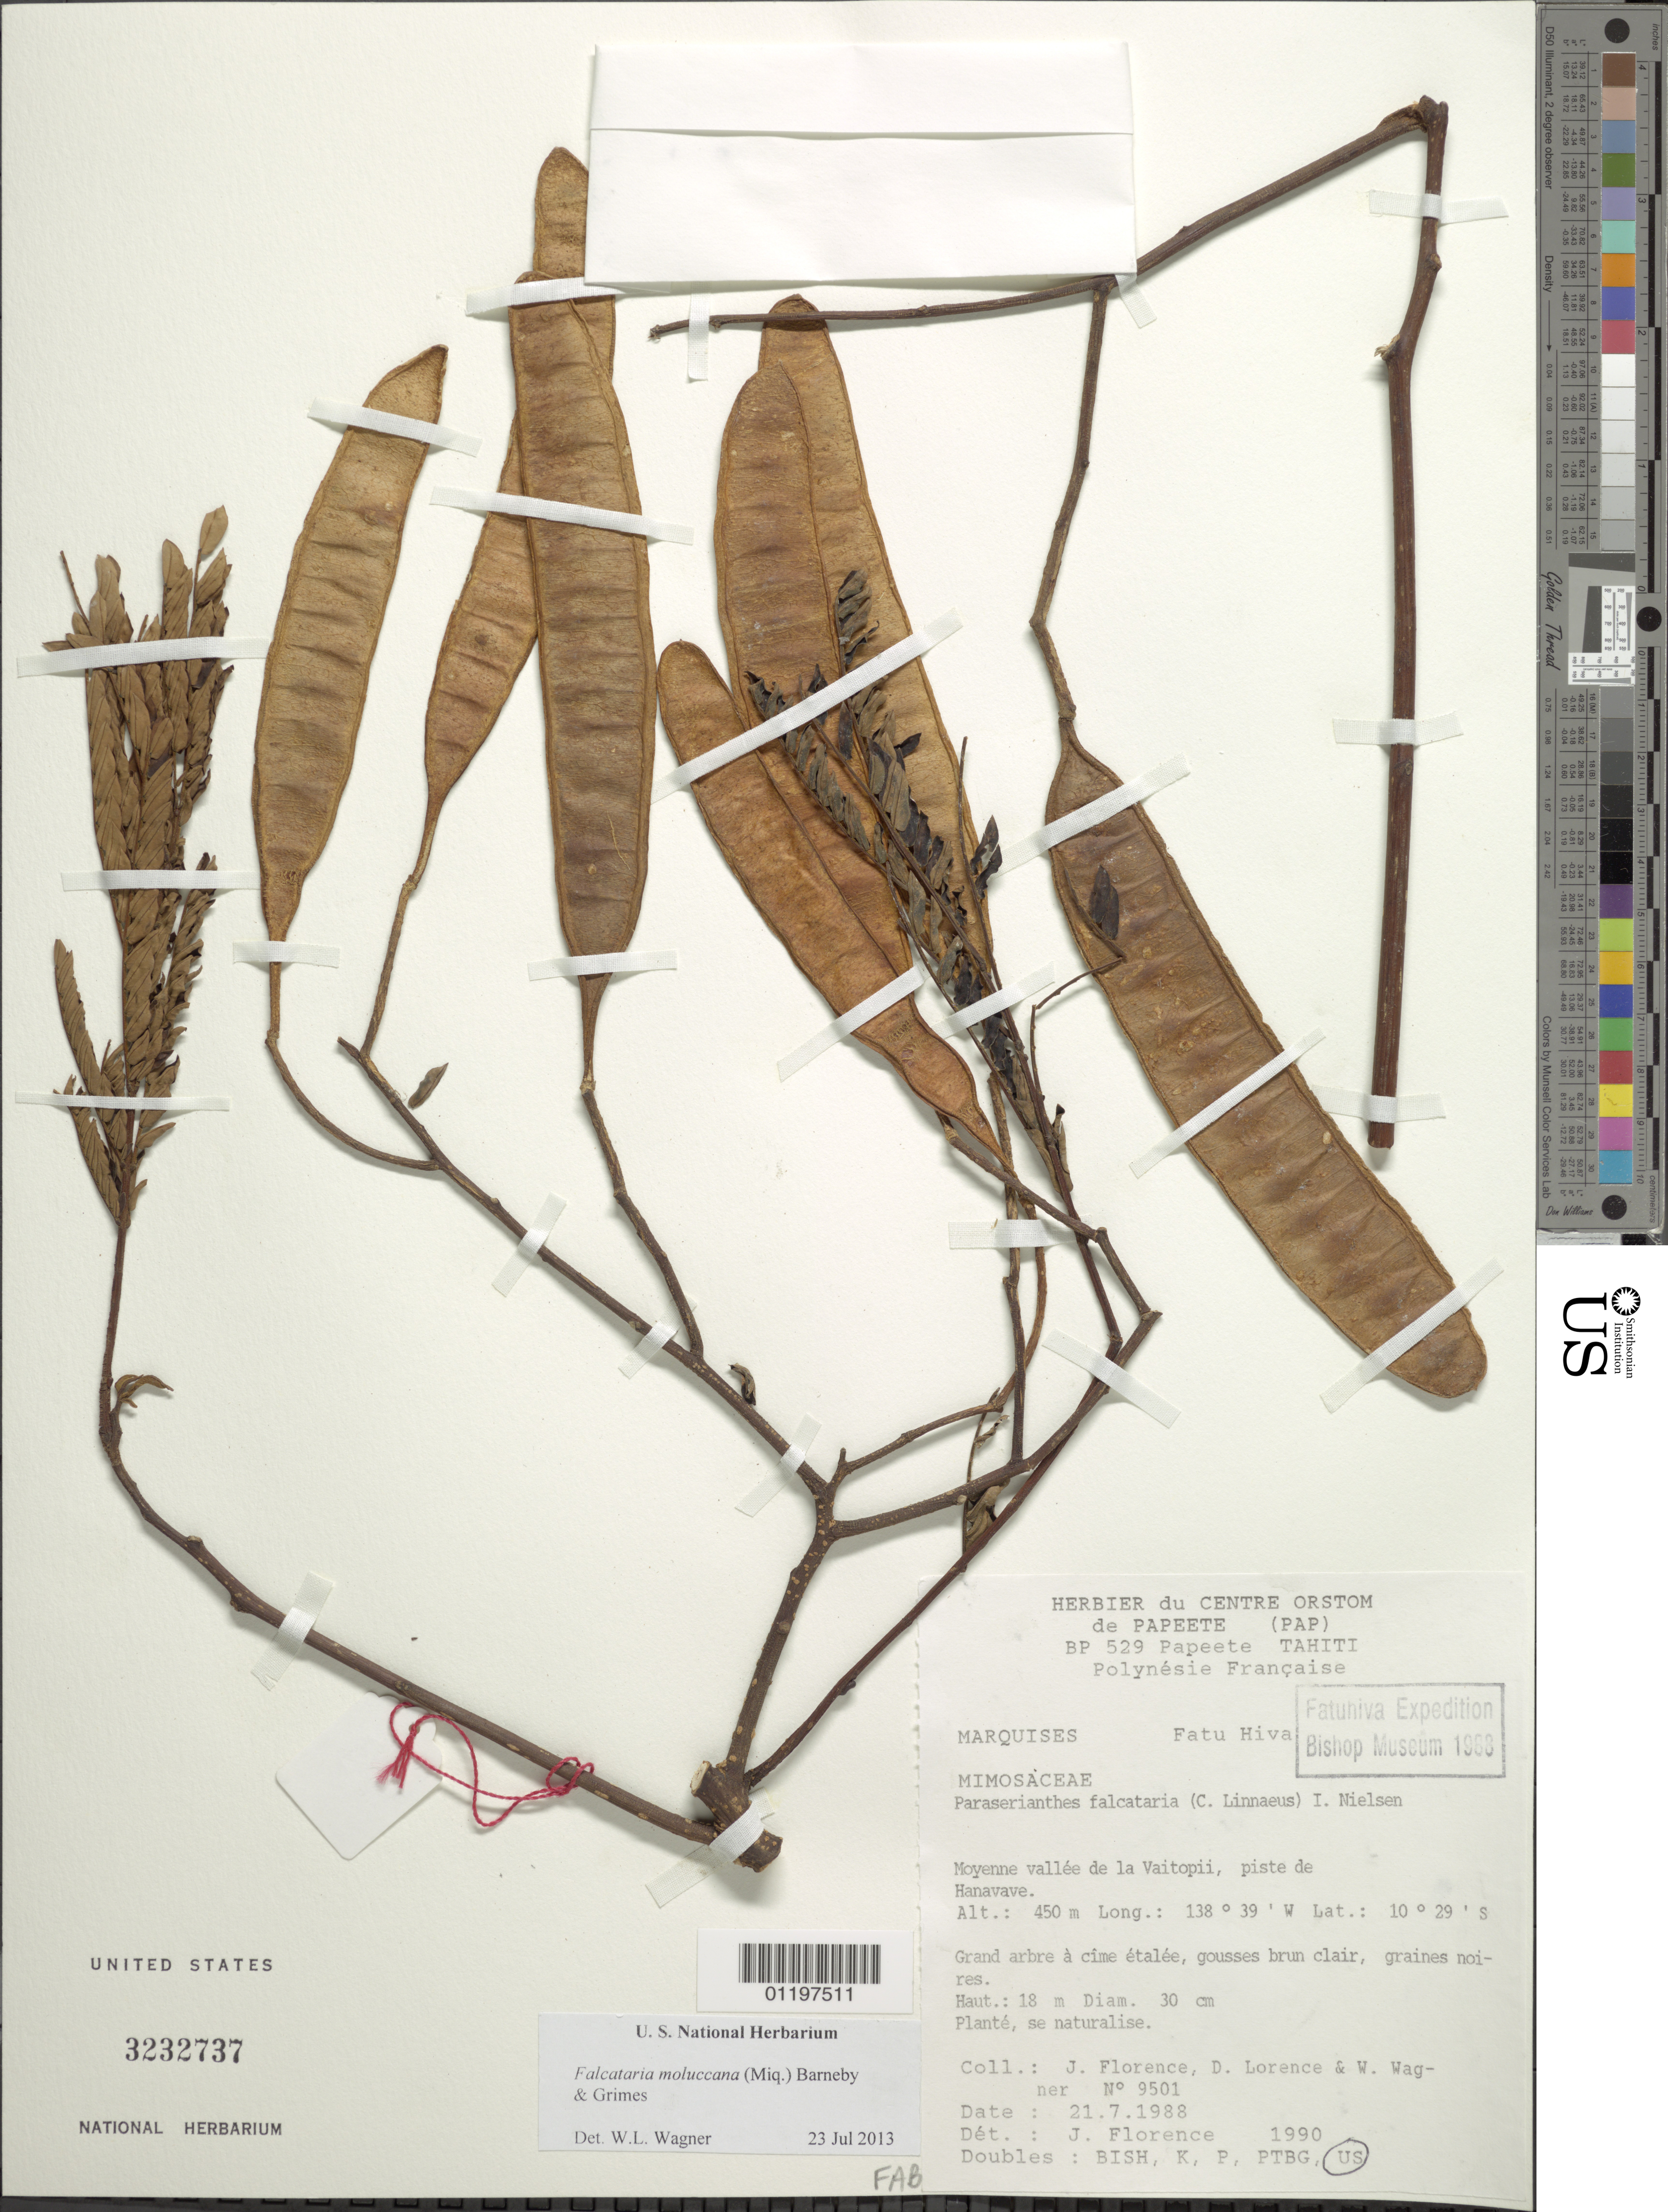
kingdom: Plantae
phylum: Tracheophyta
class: Magnoliopsida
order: Fabales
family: Fabaceae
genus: Falcataria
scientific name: Falcataria moluccana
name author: (Miq.) Barneby & Grimes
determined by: Florence, J.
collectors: J. Florence, D. Lorence & W. L. Wagner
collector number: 9501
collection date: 1988-07-21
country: French Polynesia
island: Fatu Hiva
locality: Moyenne vallée de la Vaitopii, piste de Hanavave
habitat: Planté, se naturalise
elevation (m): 450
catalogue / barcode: US 3232737